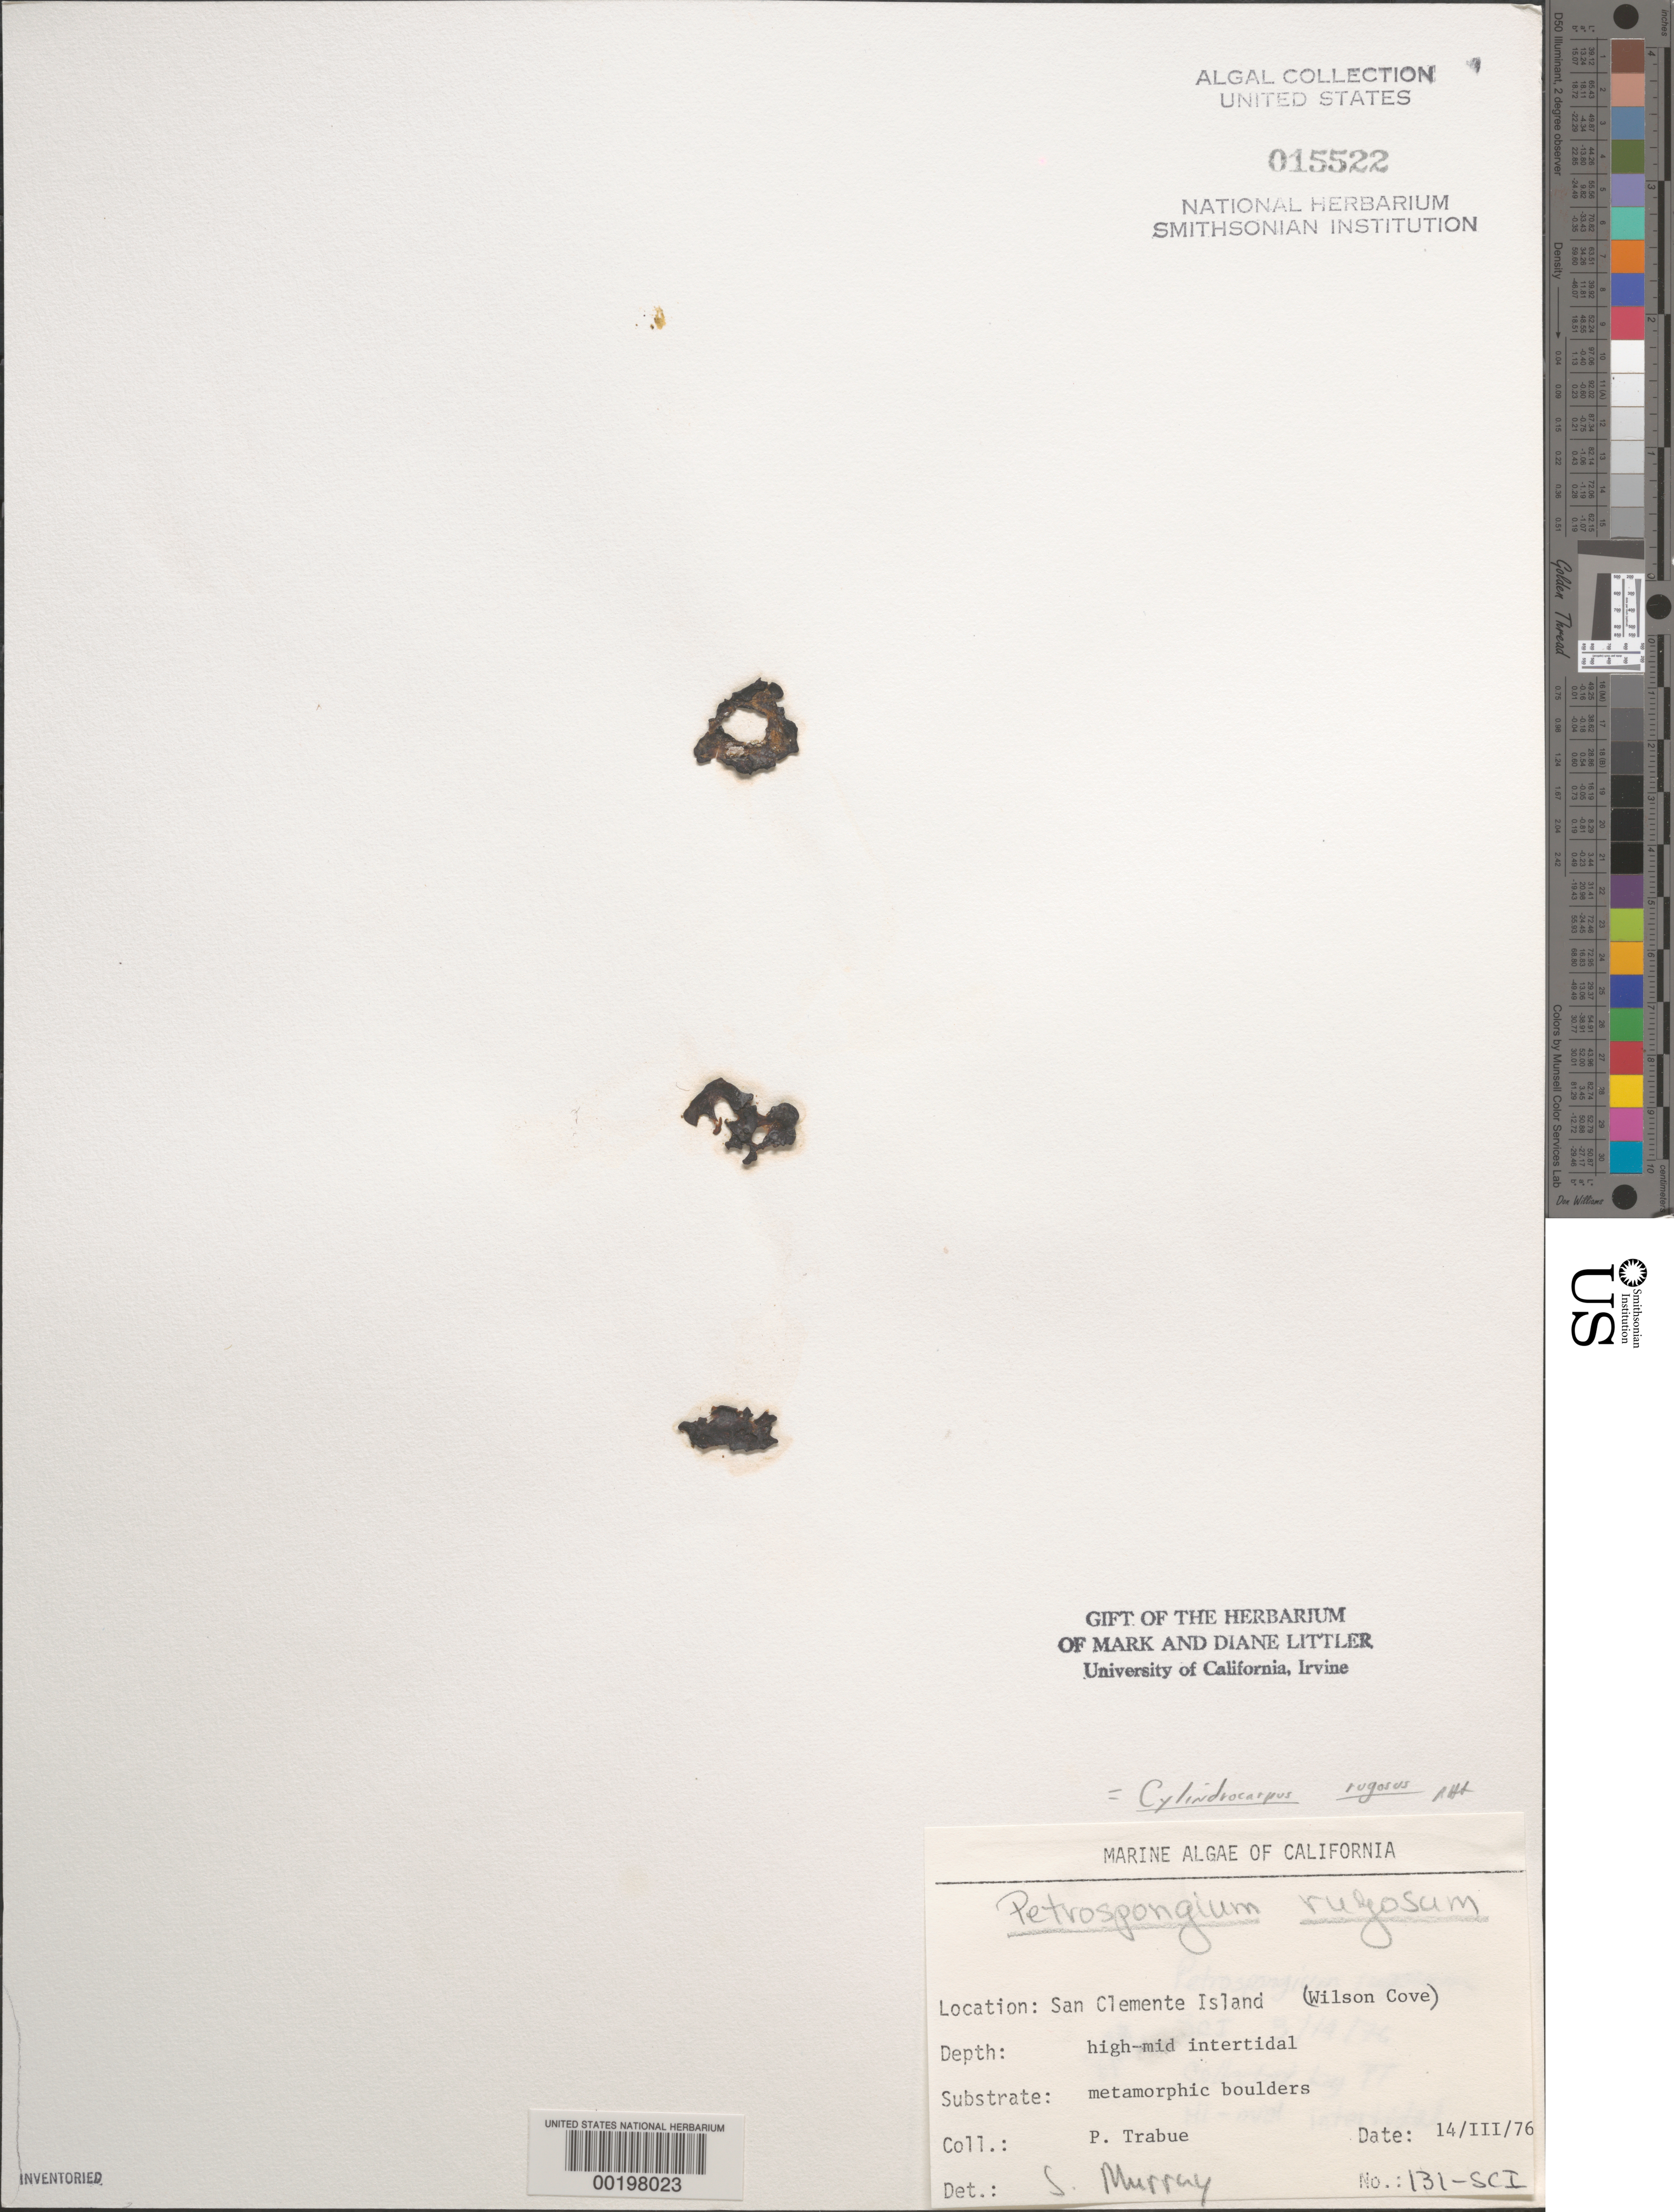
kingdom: Chromista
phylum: Ochrophyta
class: Phaeophyceae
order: Ectocarpales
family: Petrospongiaceae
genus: Petrospongium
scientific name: Petrospongium rugosum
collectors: P. J. Trabue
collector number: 131-sci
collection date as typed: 14 Mar 1976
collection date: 1976-03-14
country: United States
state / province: California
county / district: Los Angeles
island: San Clemente Island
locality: Wilson Cove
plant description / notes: BLM-SOCALBIGHT Rocky Intertidal Survey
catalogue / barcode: US 15522